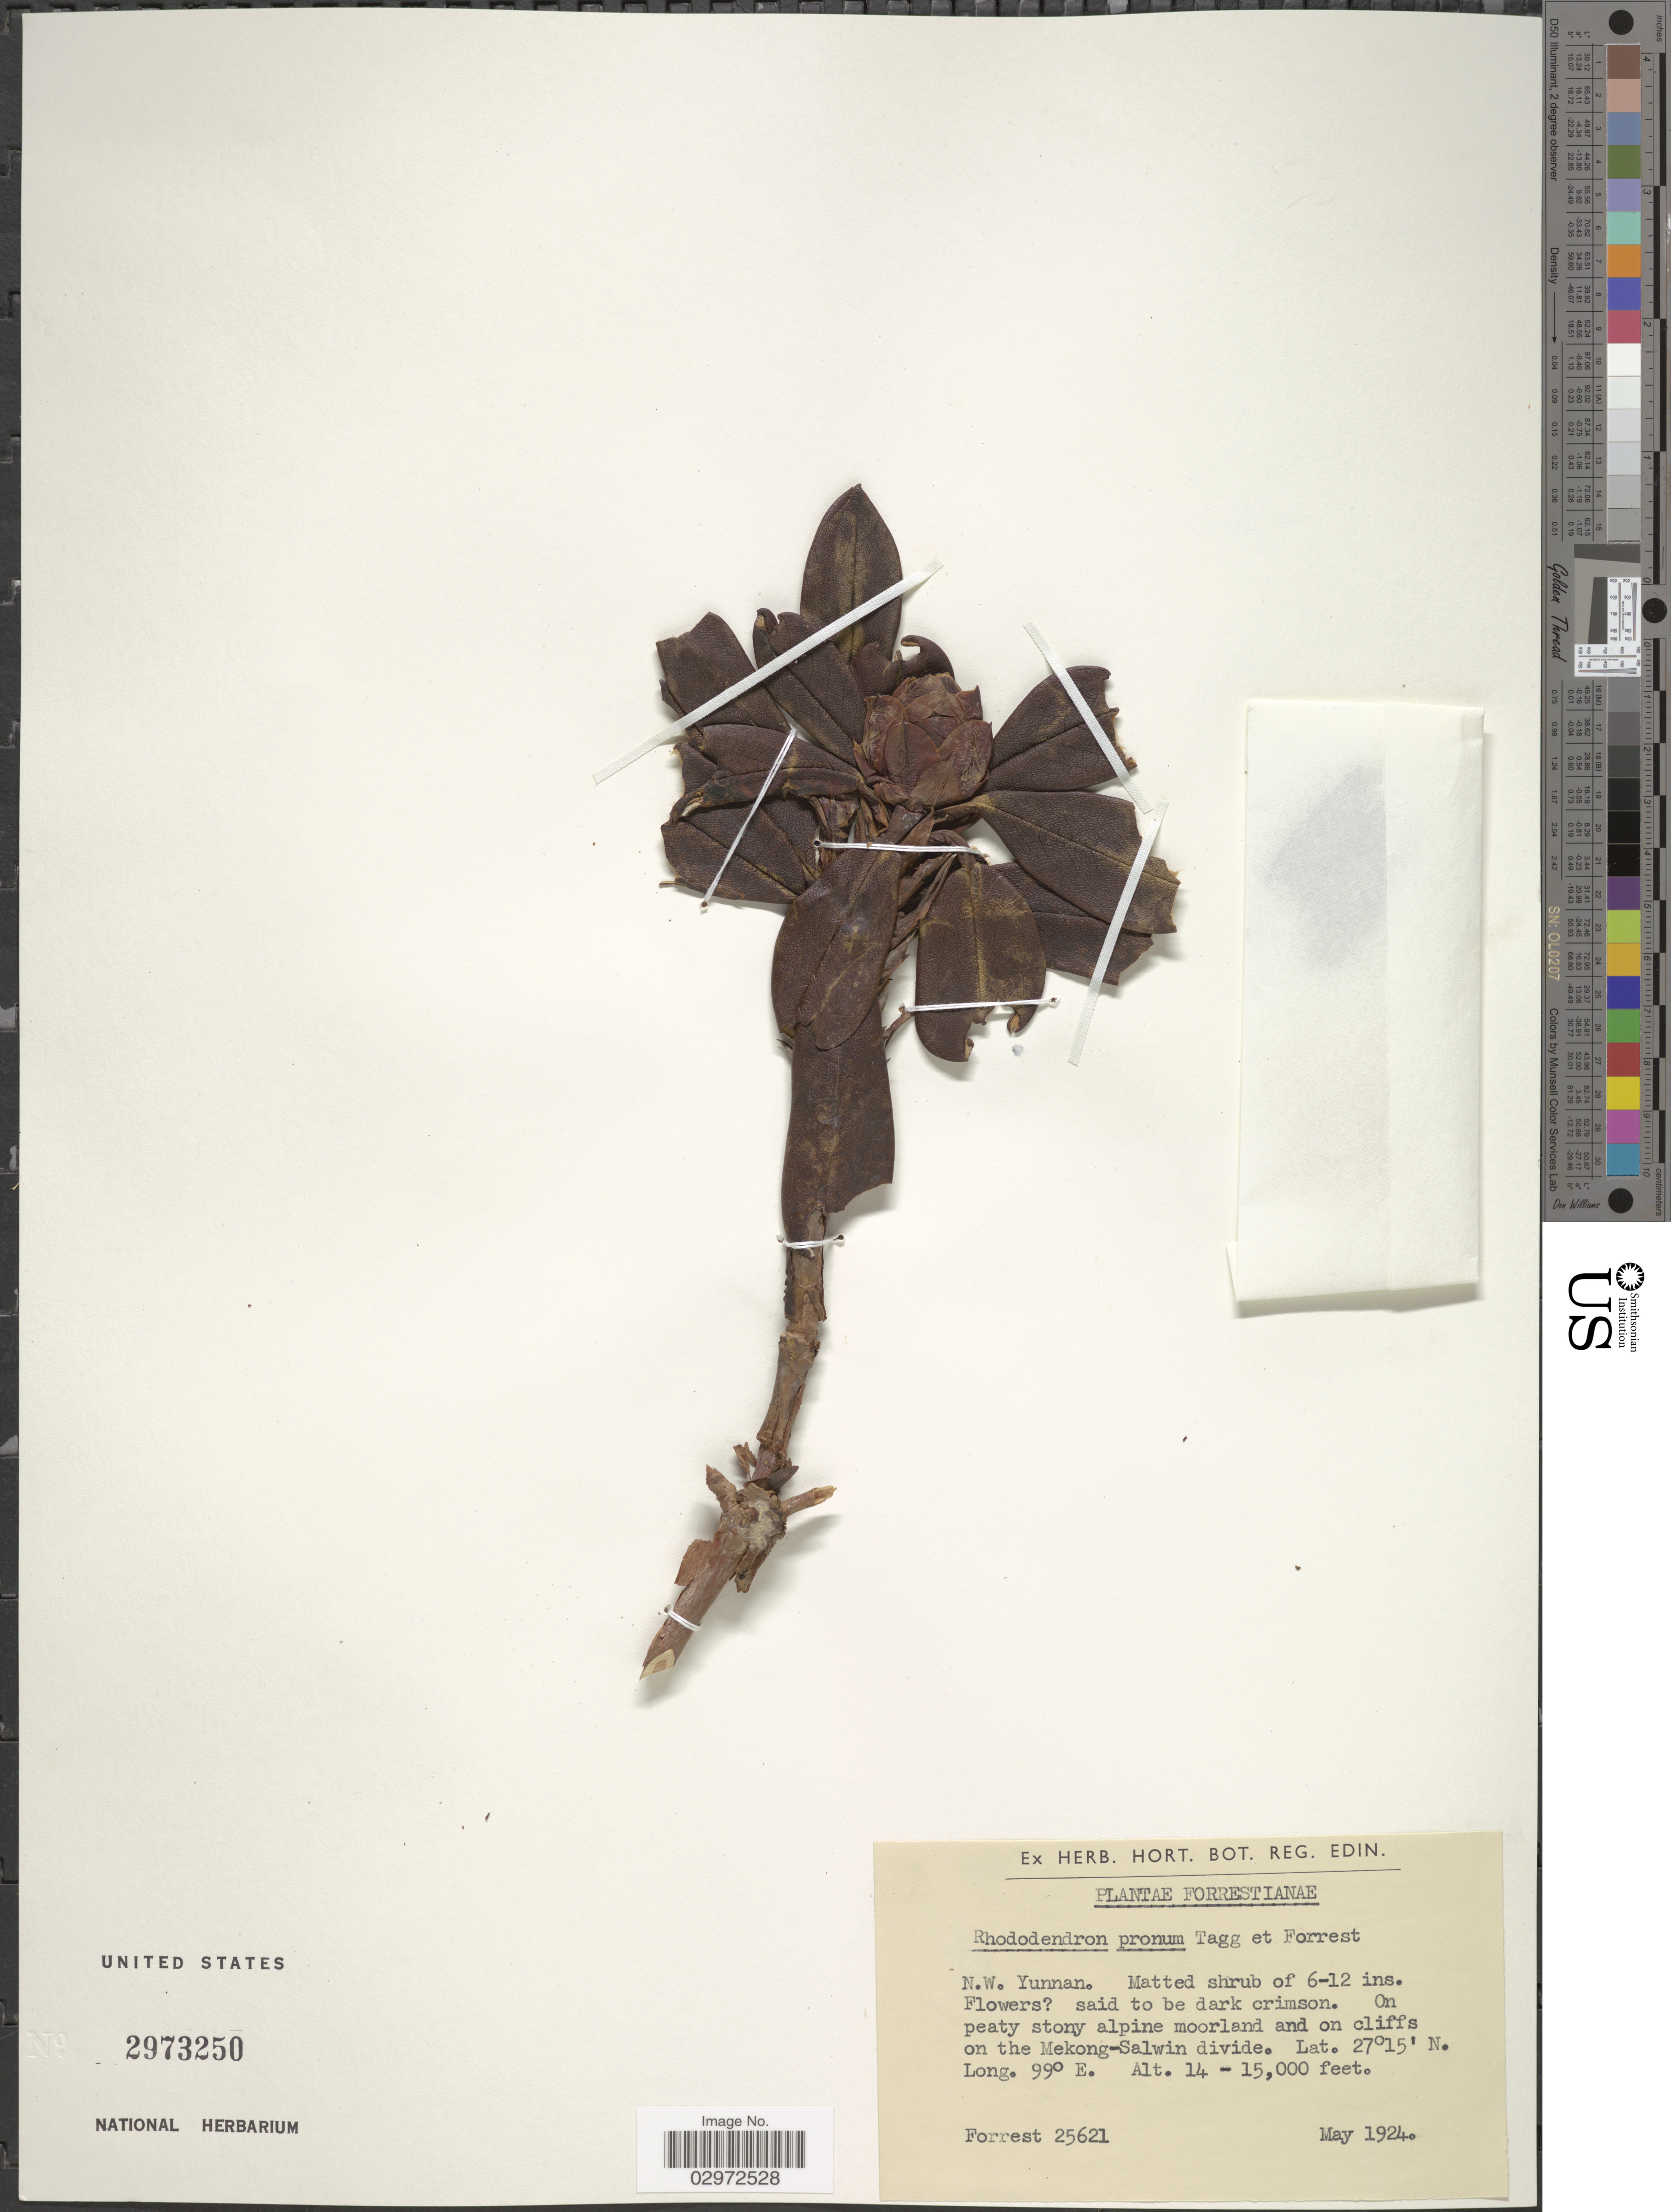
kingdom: Plantae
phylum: Tracheophyta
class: Magnoliopsida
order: Ericales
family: Ericaceae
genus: Rhododendron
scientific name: Rhododendron pronum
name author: Tagg & Forrest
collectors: -. Forrest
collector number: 25621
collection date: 1924-05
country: China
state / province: Yunnan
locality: N.W. Yunnan, On peaty stony alpine moorland and on cliffs on the Mekong-Salwin divide.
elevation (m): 4267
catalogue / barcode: US 2973250